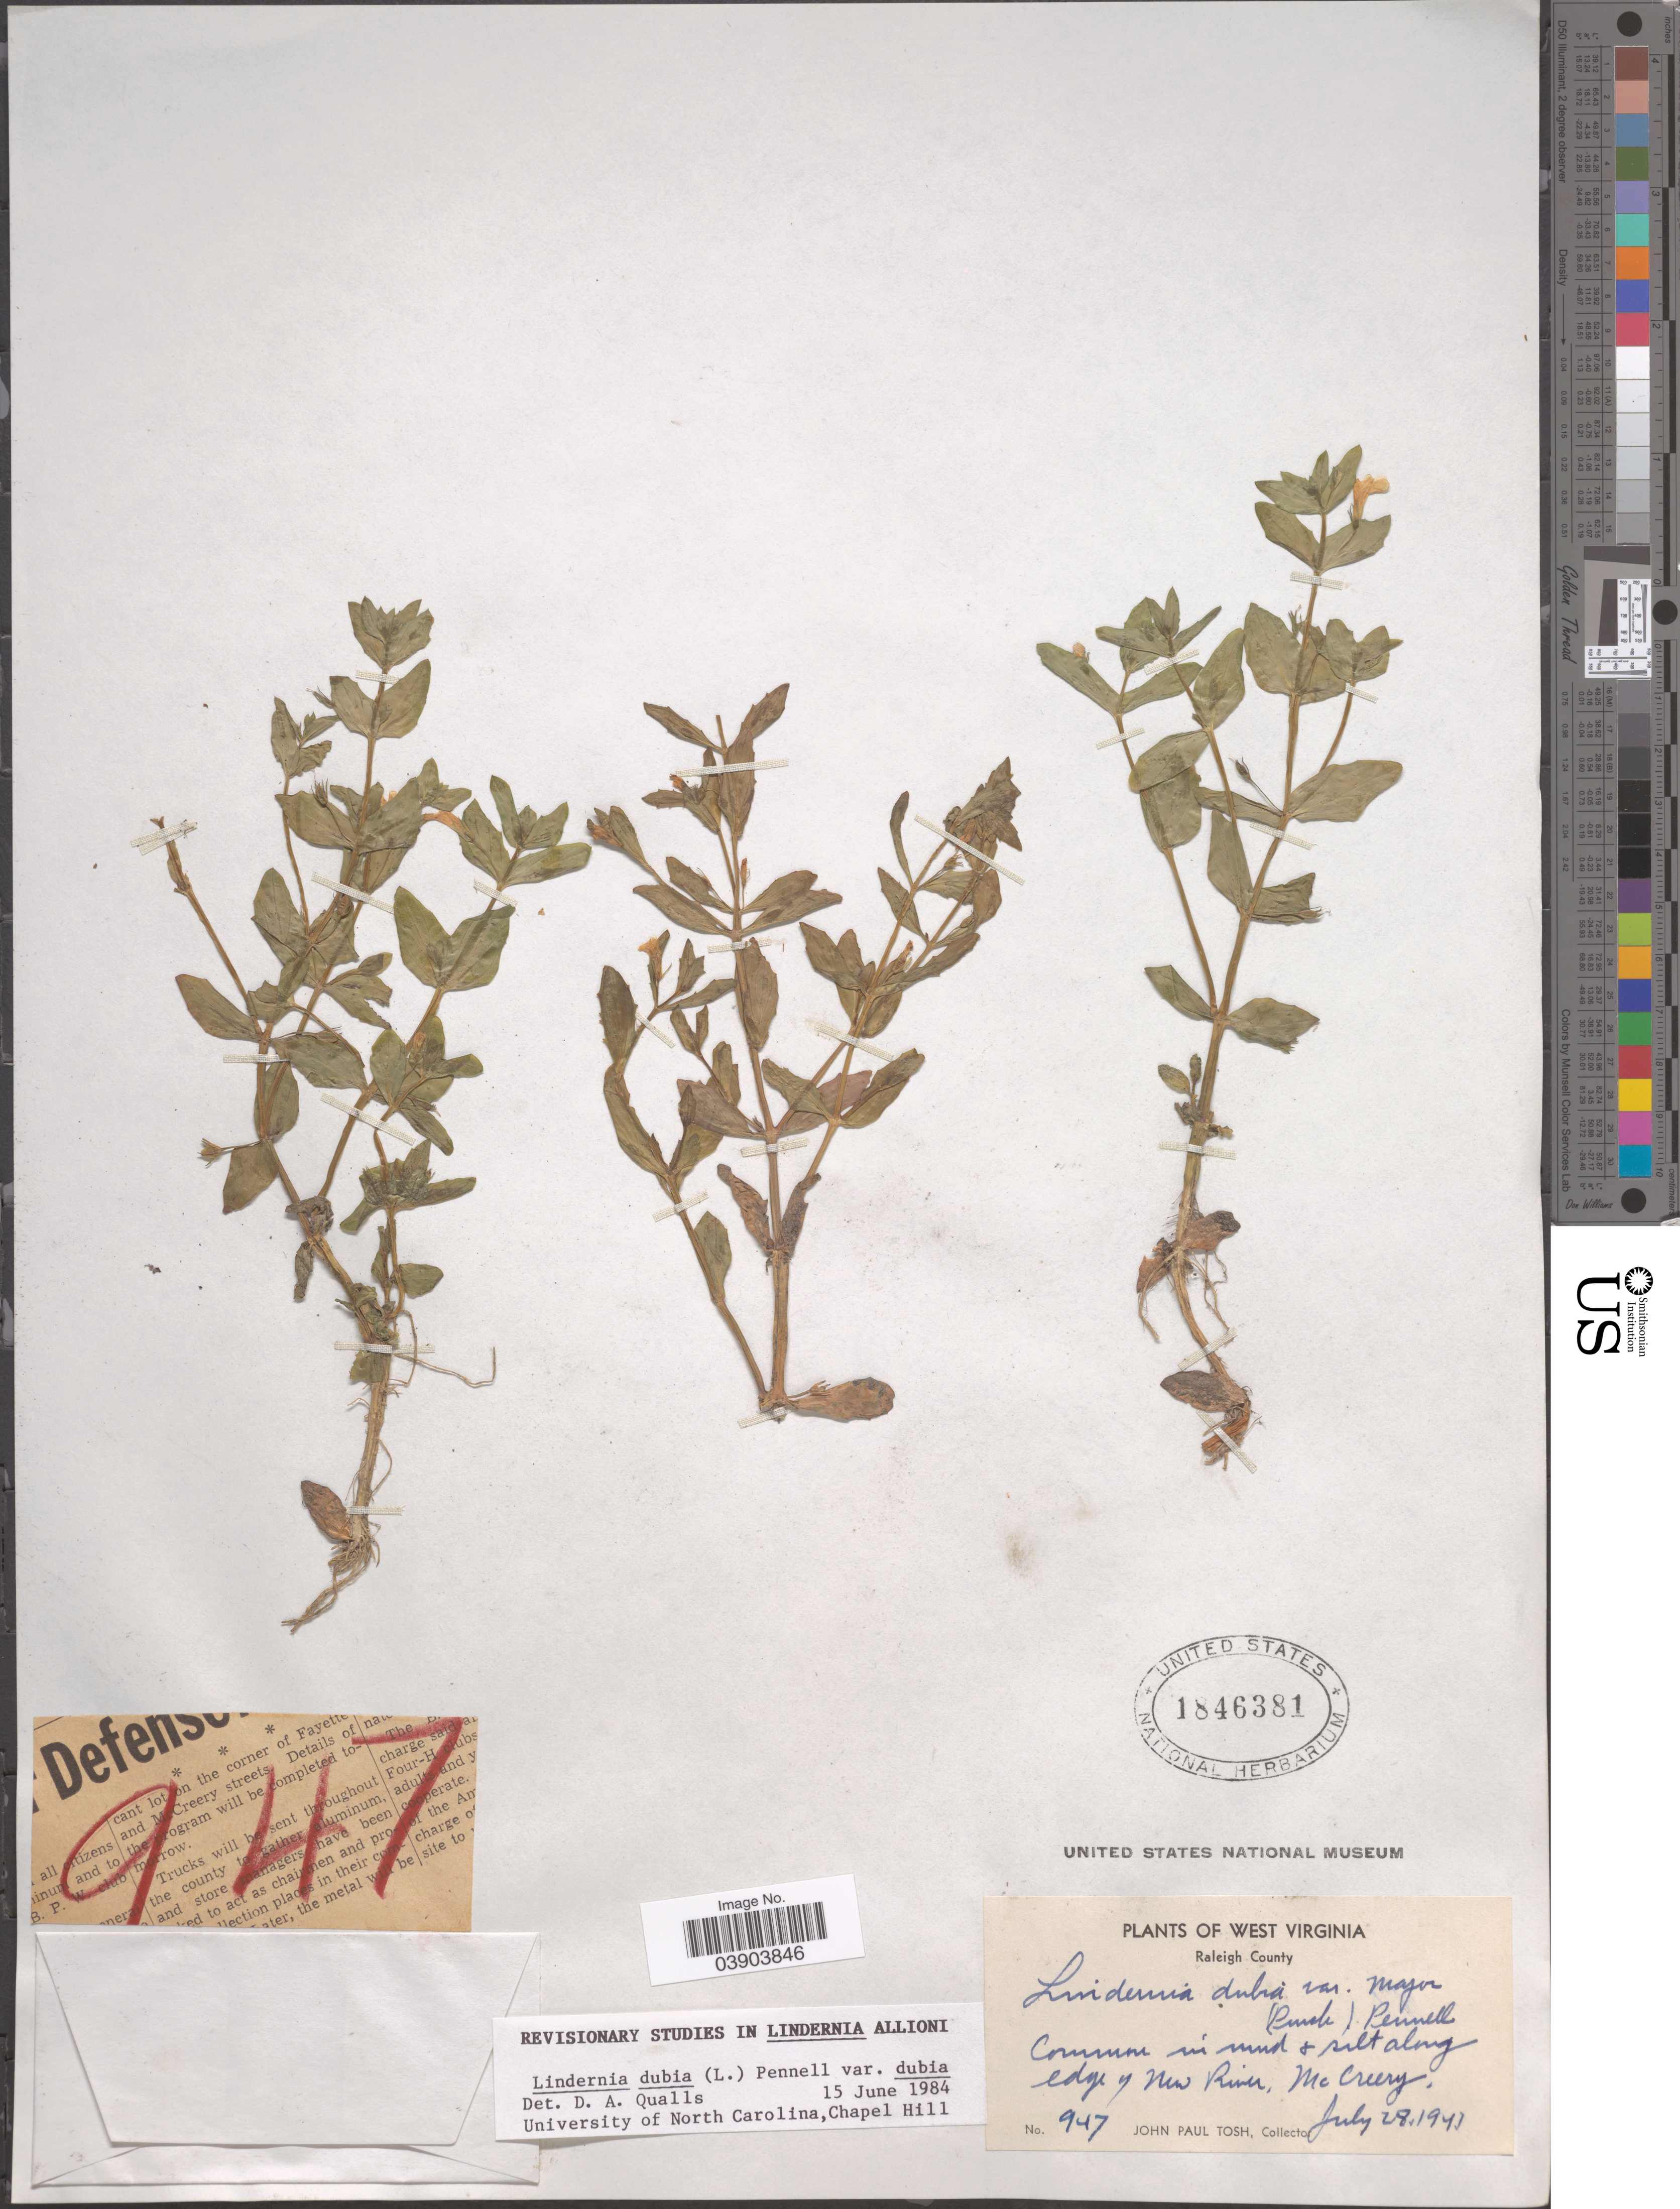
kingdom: Plantae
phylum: Tracheophyta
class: Magnoliopsida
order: Lamiales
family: Linderniaceae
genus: Lindernia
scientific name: Lindernia dubia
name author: (L.) Pennell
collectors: J. Tosh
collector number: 947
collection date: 1941-07-28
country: United States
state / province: West Virginia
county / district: Raleigh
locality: Raleigh County. Along edge in New River, Mc Creery.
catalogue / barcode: US 1846381